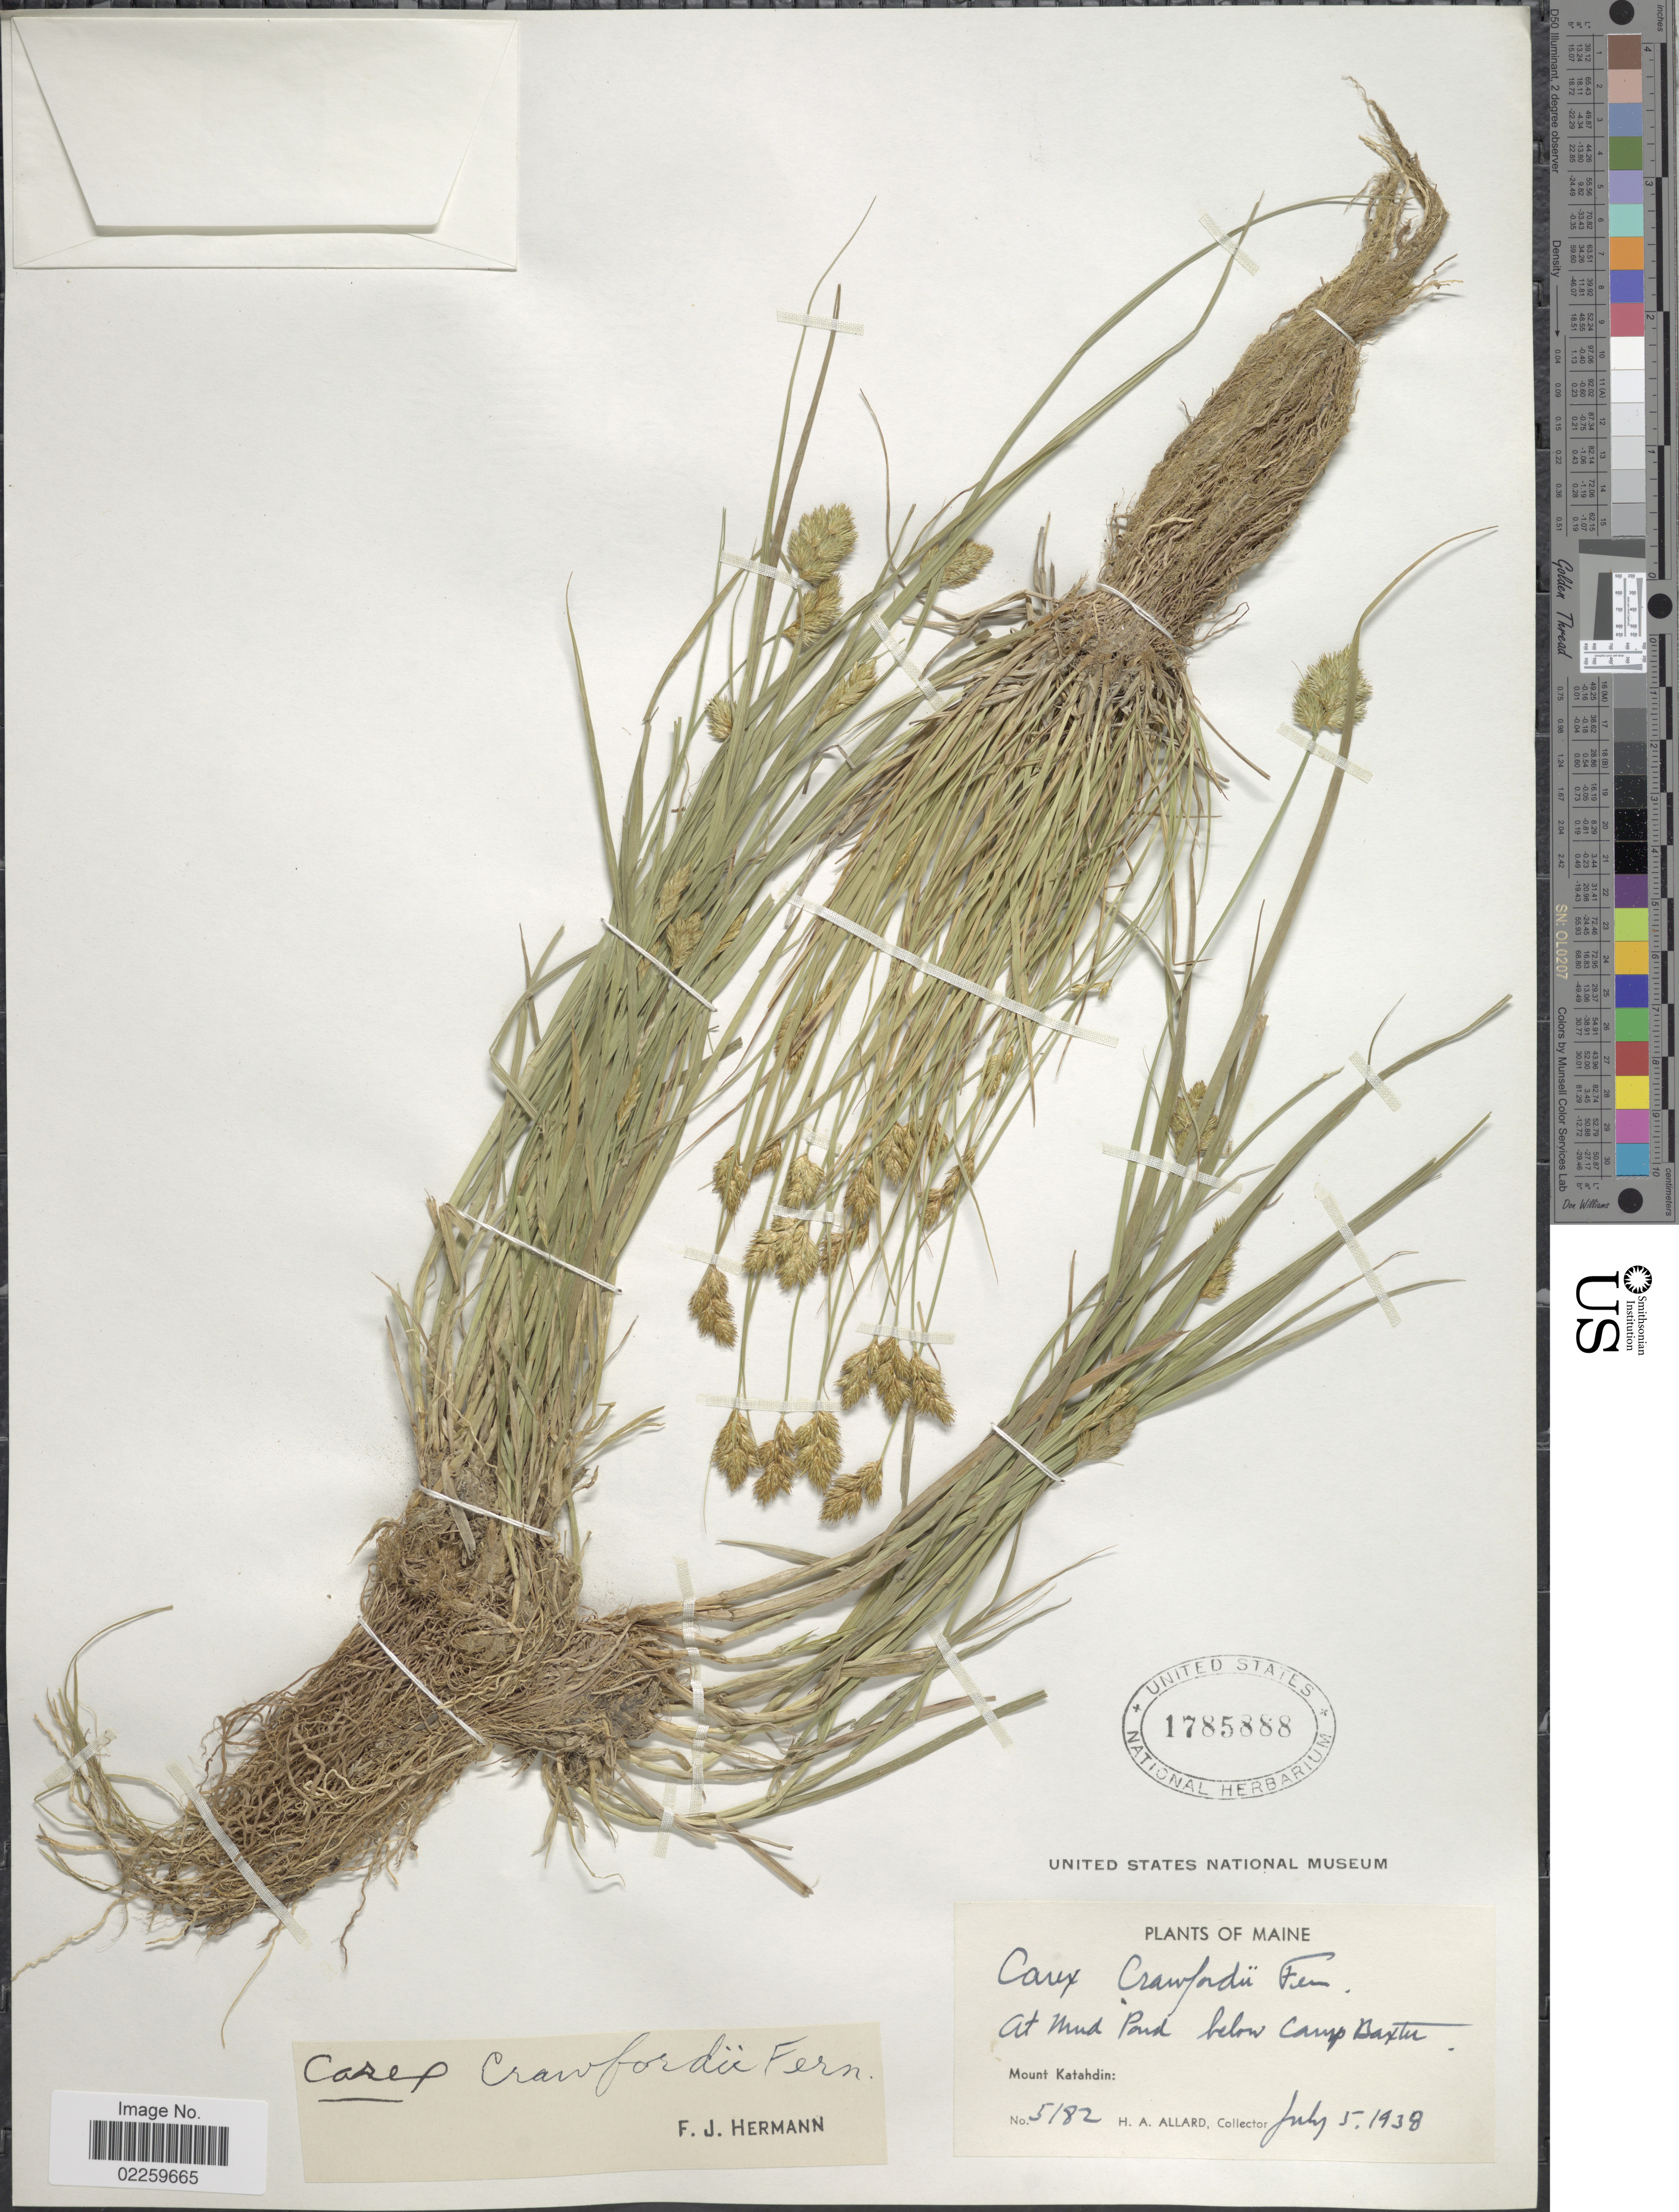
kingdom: Plantae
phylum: Tracheophyta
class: Liliopsida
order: Poales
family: Cyperaceae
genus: Carex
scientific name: Carex crawfordii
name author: Fernald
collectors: H. A. Allard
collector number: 5182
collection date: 1938-07-05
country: United States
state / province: Maine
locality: At Mud Pond below Camp Baxter, Mount Katahdin.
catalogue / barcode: US 1785888